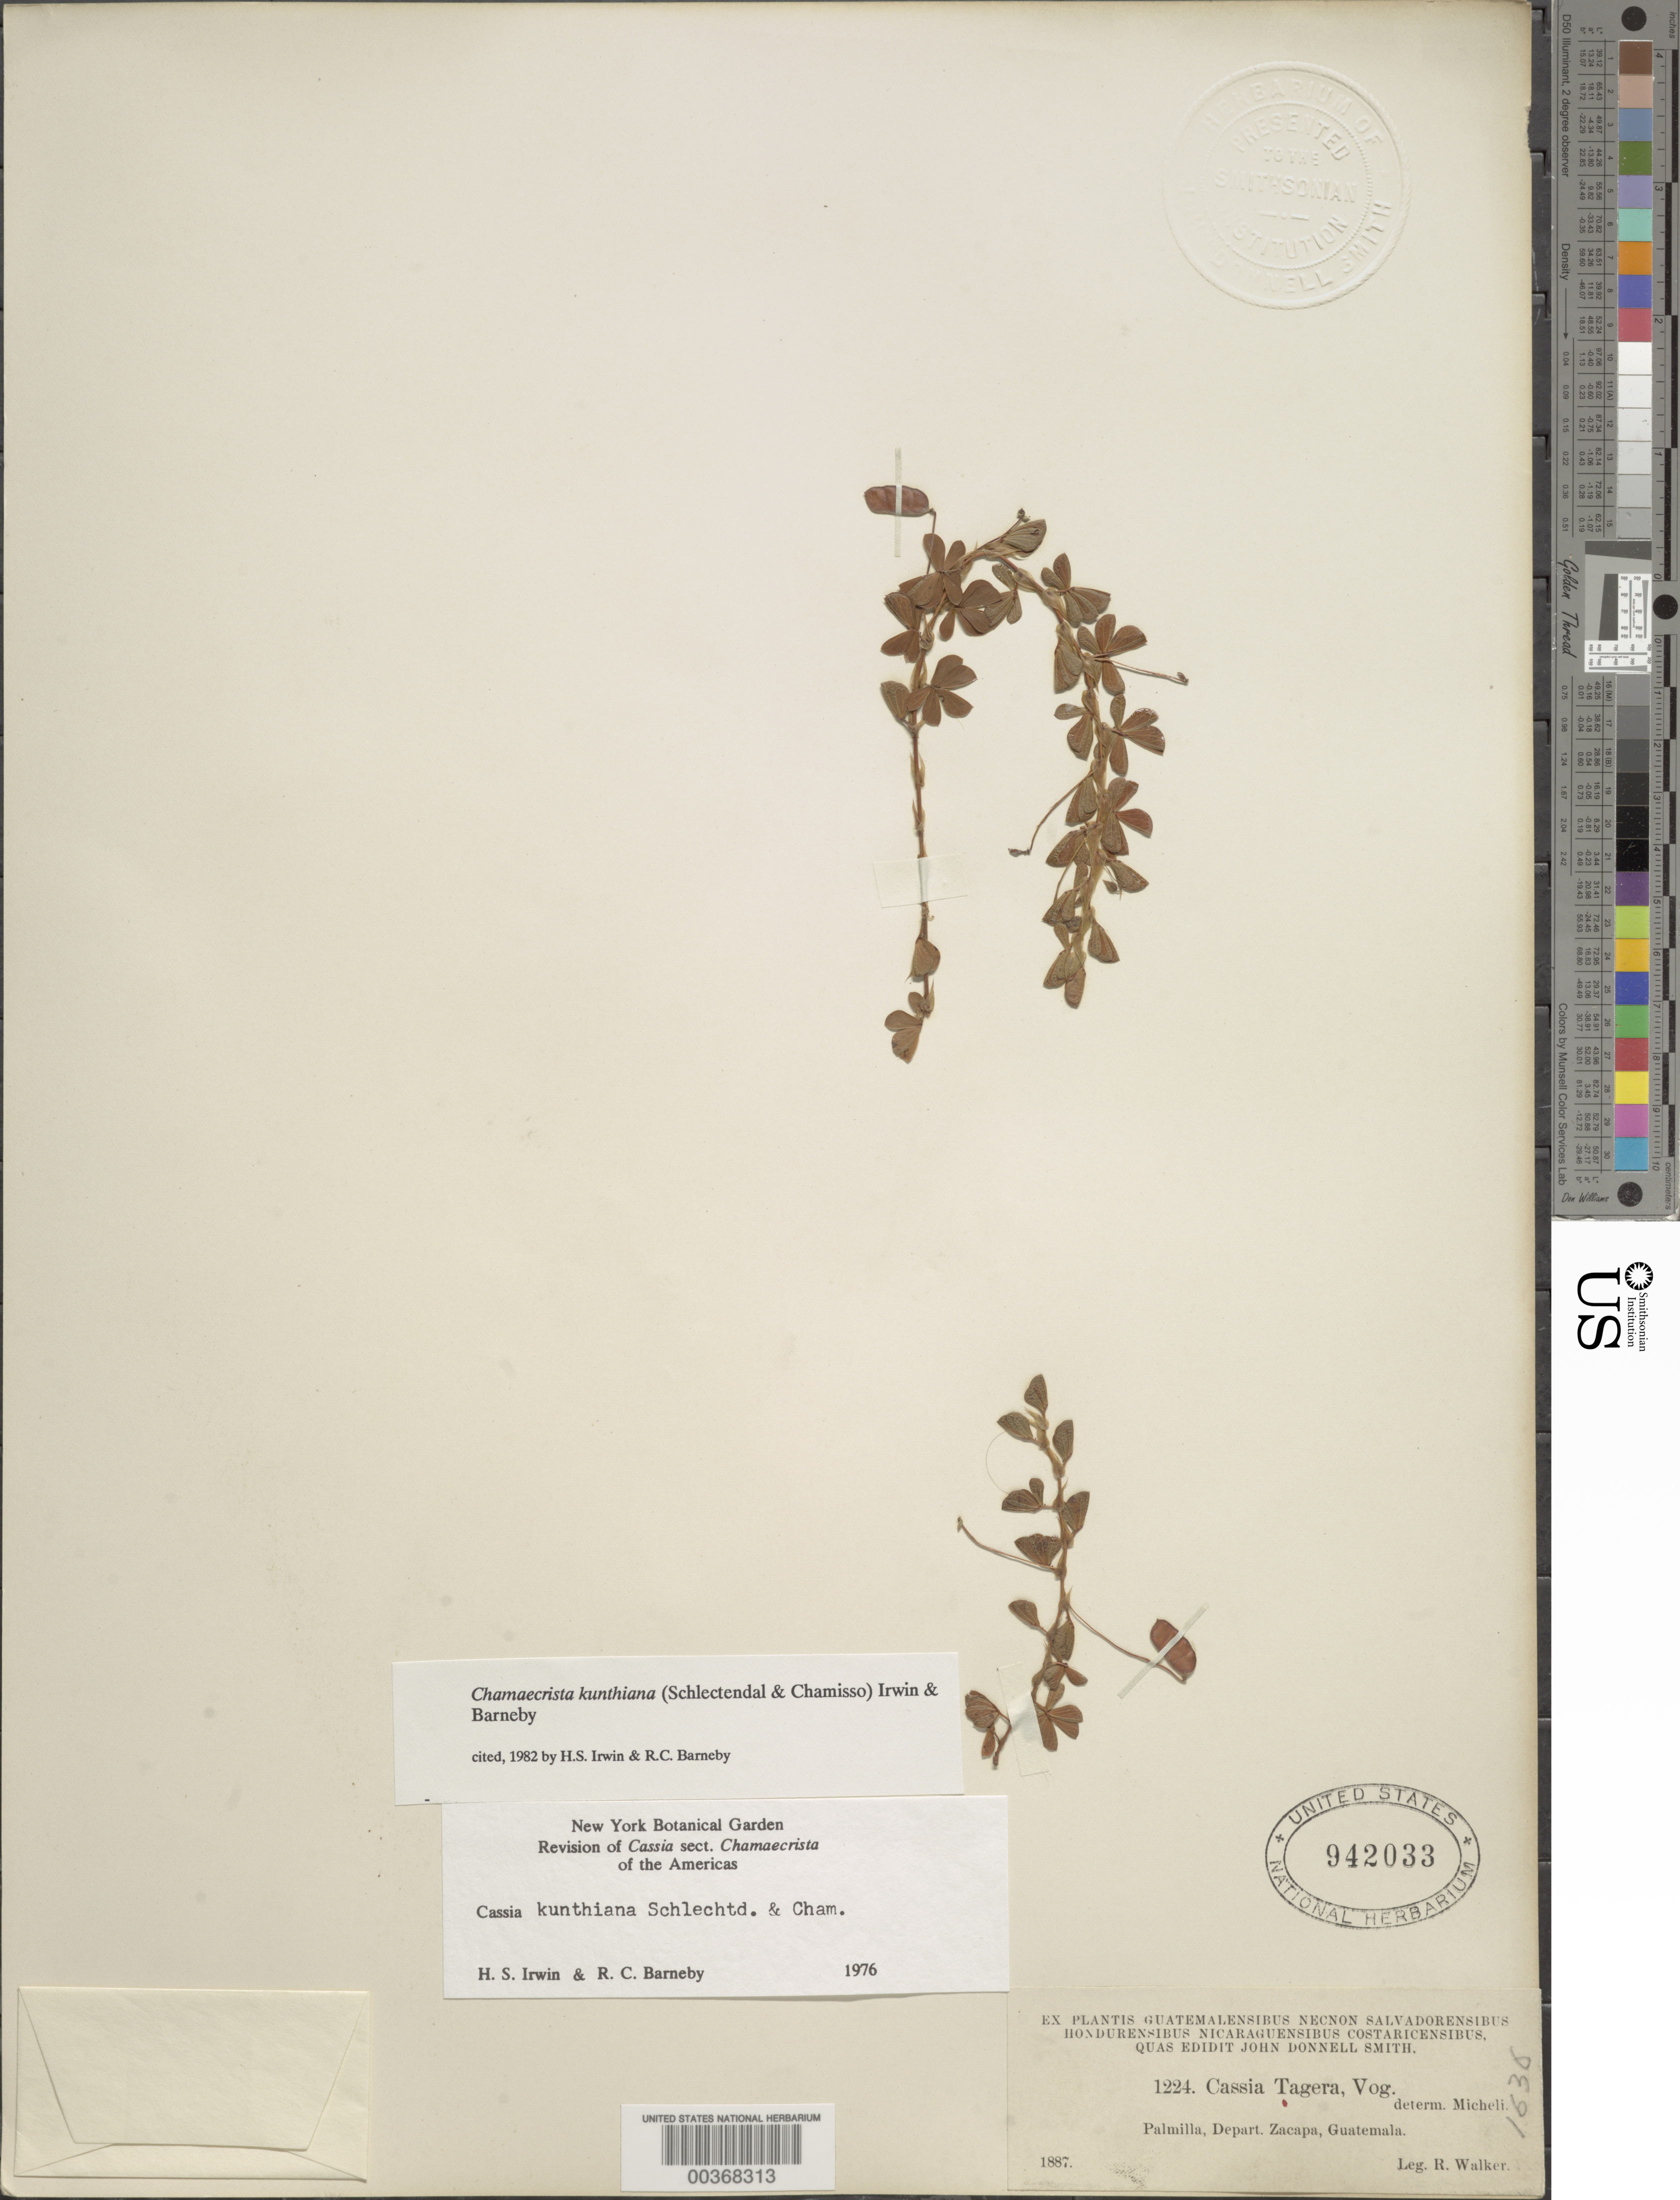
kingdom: Plantae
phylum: Tracheophyta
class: Magnoliopsida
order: Fabales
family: Fabaceae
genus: Chamaecrista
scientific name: Chamaecrista kunthiana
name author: (Schltdl. & Cham.) H.S. Irwin & Barneby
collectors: R. Walker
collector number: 1224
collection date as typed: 1887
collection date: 1887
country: Guatemala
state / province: Zacapa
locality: Palmilla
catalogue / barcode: US 942033